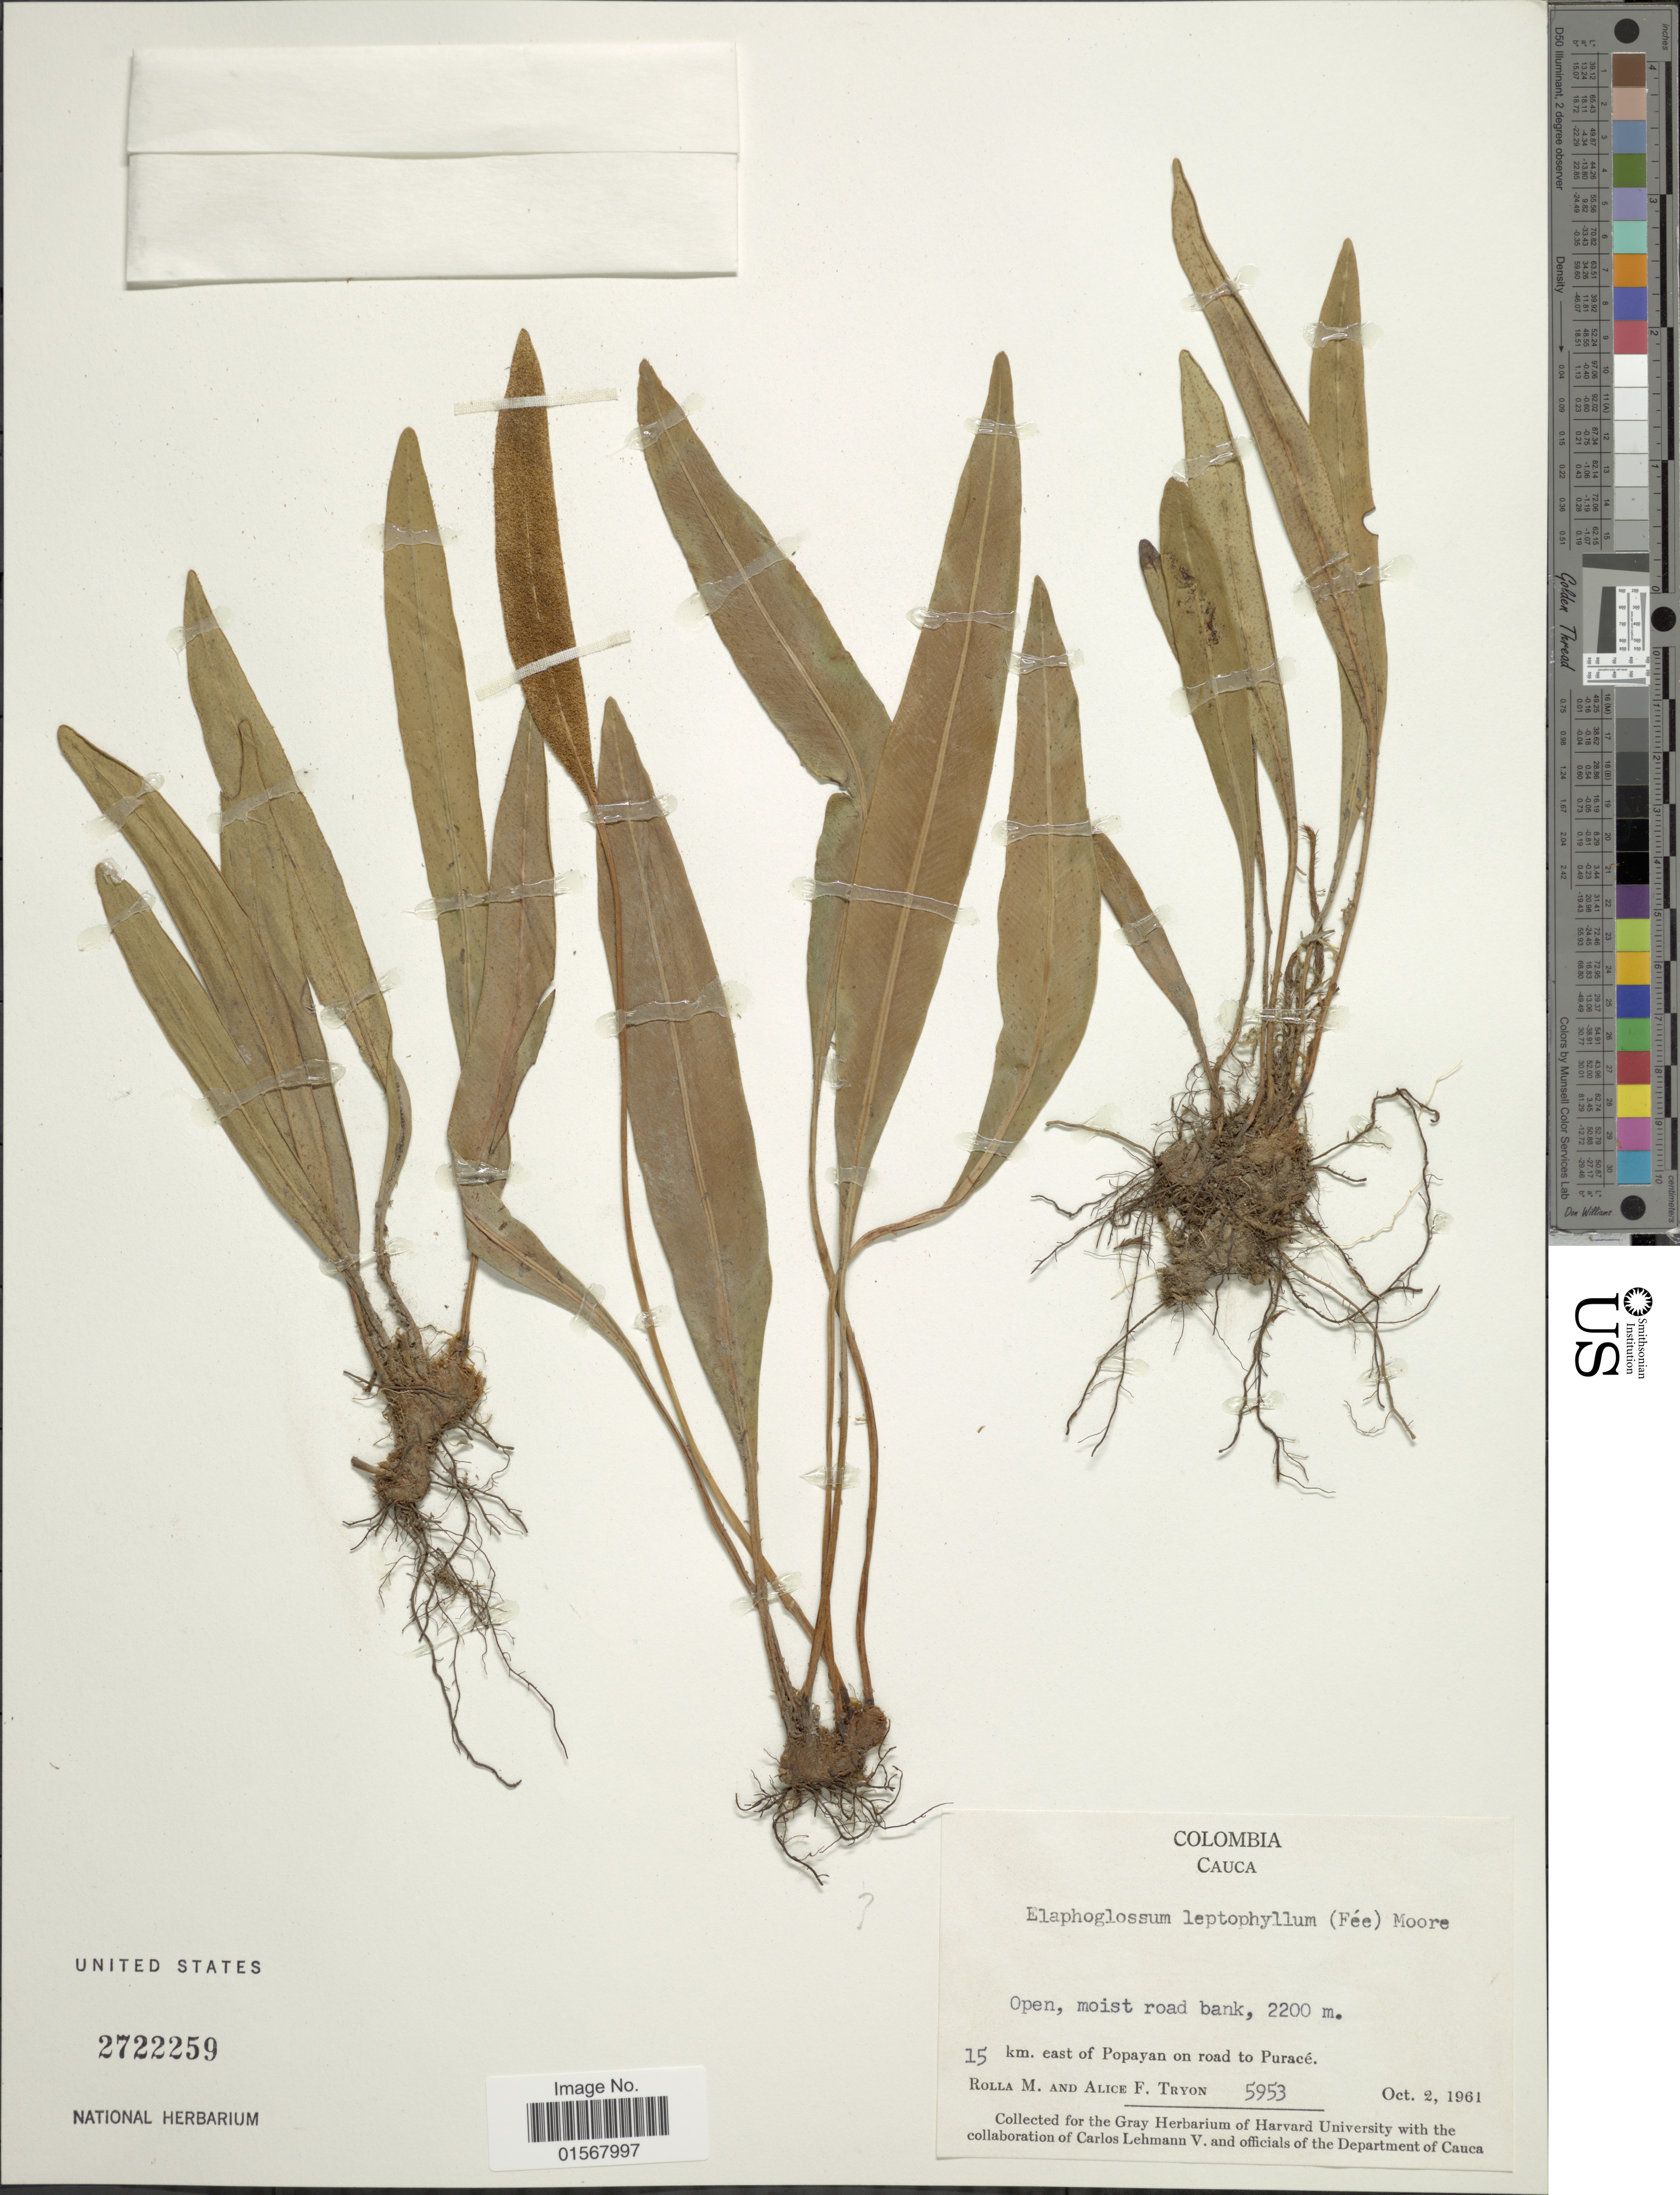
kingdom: Plantae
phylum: Tracheophyta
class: Polypodiopsida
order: Polypodiales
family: Dryopteridaceae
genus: Elaphoglossum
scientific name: Elaphoglossum sp.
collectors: M. Rolla & A. F. Tryon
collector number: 5953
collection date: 1961-10-02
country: Colombia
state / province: Cauca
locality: Cauca, 15 km. east of Popayan on road to Purace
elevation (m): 2200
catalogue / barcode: US 2722259